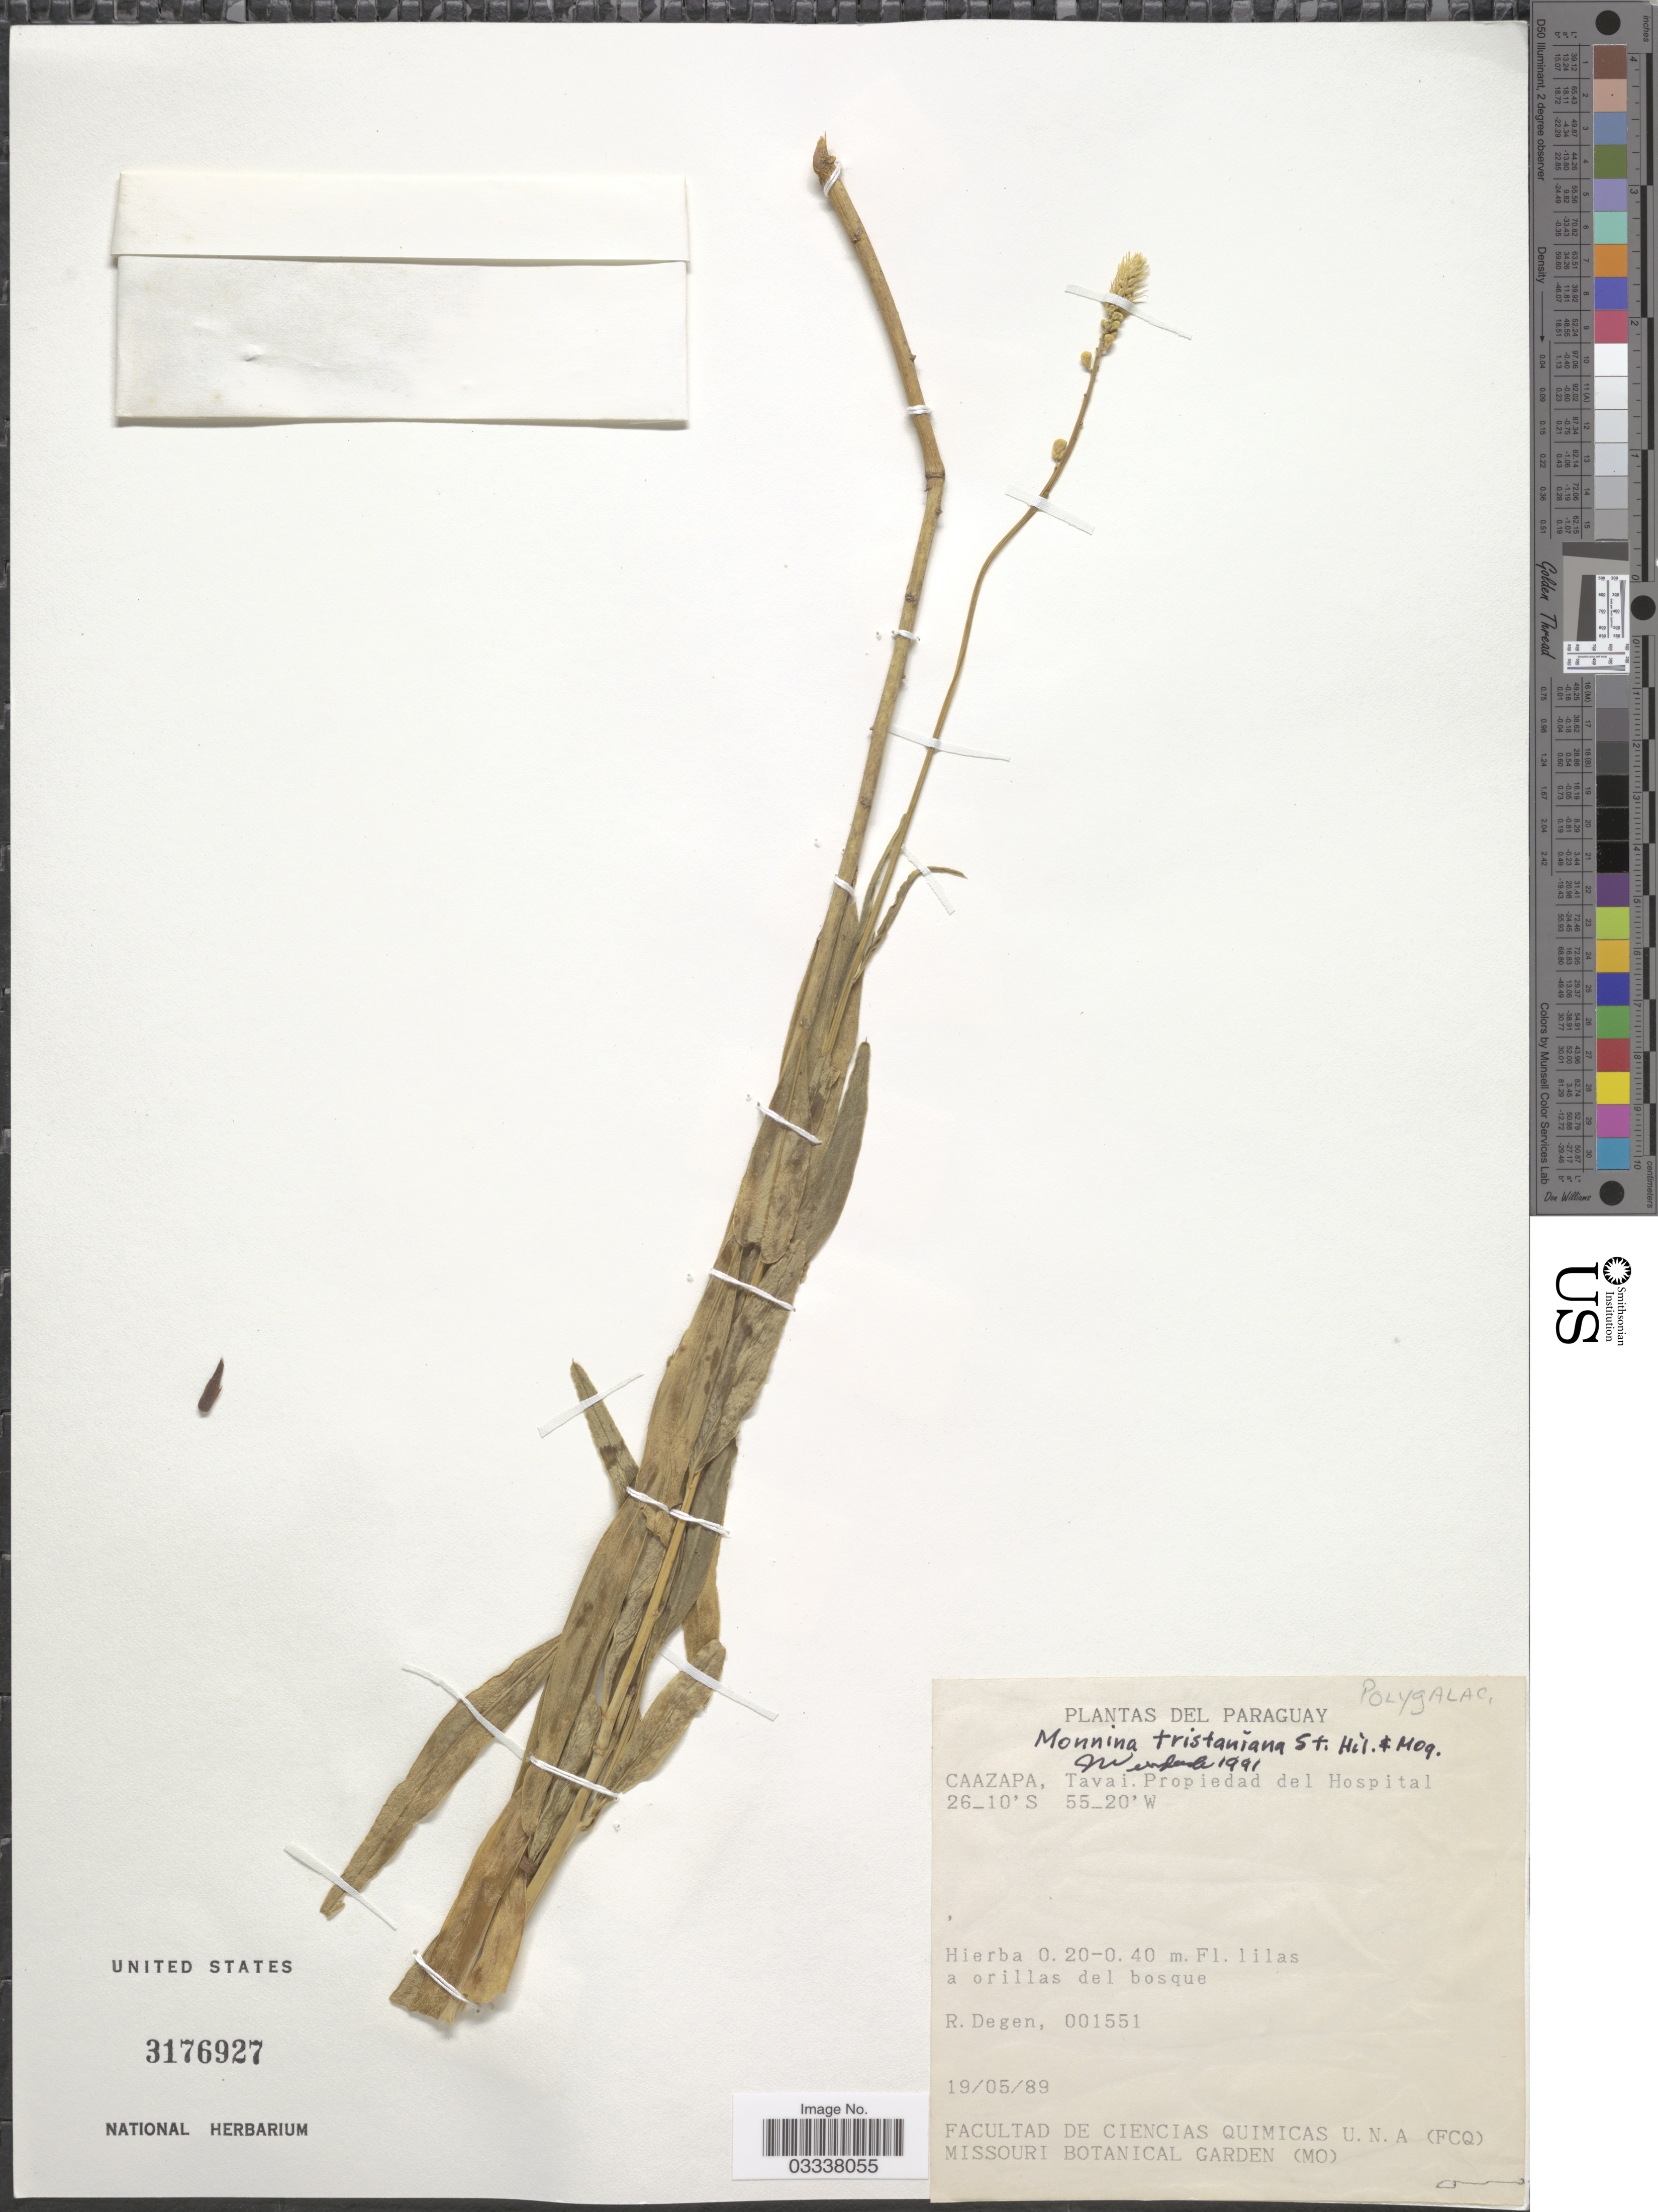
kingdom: Plantae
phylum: Tracheophyta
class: Magnoliopsida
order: Fabales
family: Polygalaceae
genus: Monnina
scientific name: Monnina tristaniana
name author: A. St.-Hil.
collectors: R. Degen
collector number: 001551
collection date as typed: Transcribed d/m/y: 19/5/89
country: Paraguay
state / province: Caazapa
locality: Tavai. Propiedad del Hospital.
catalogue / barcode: US 3176927